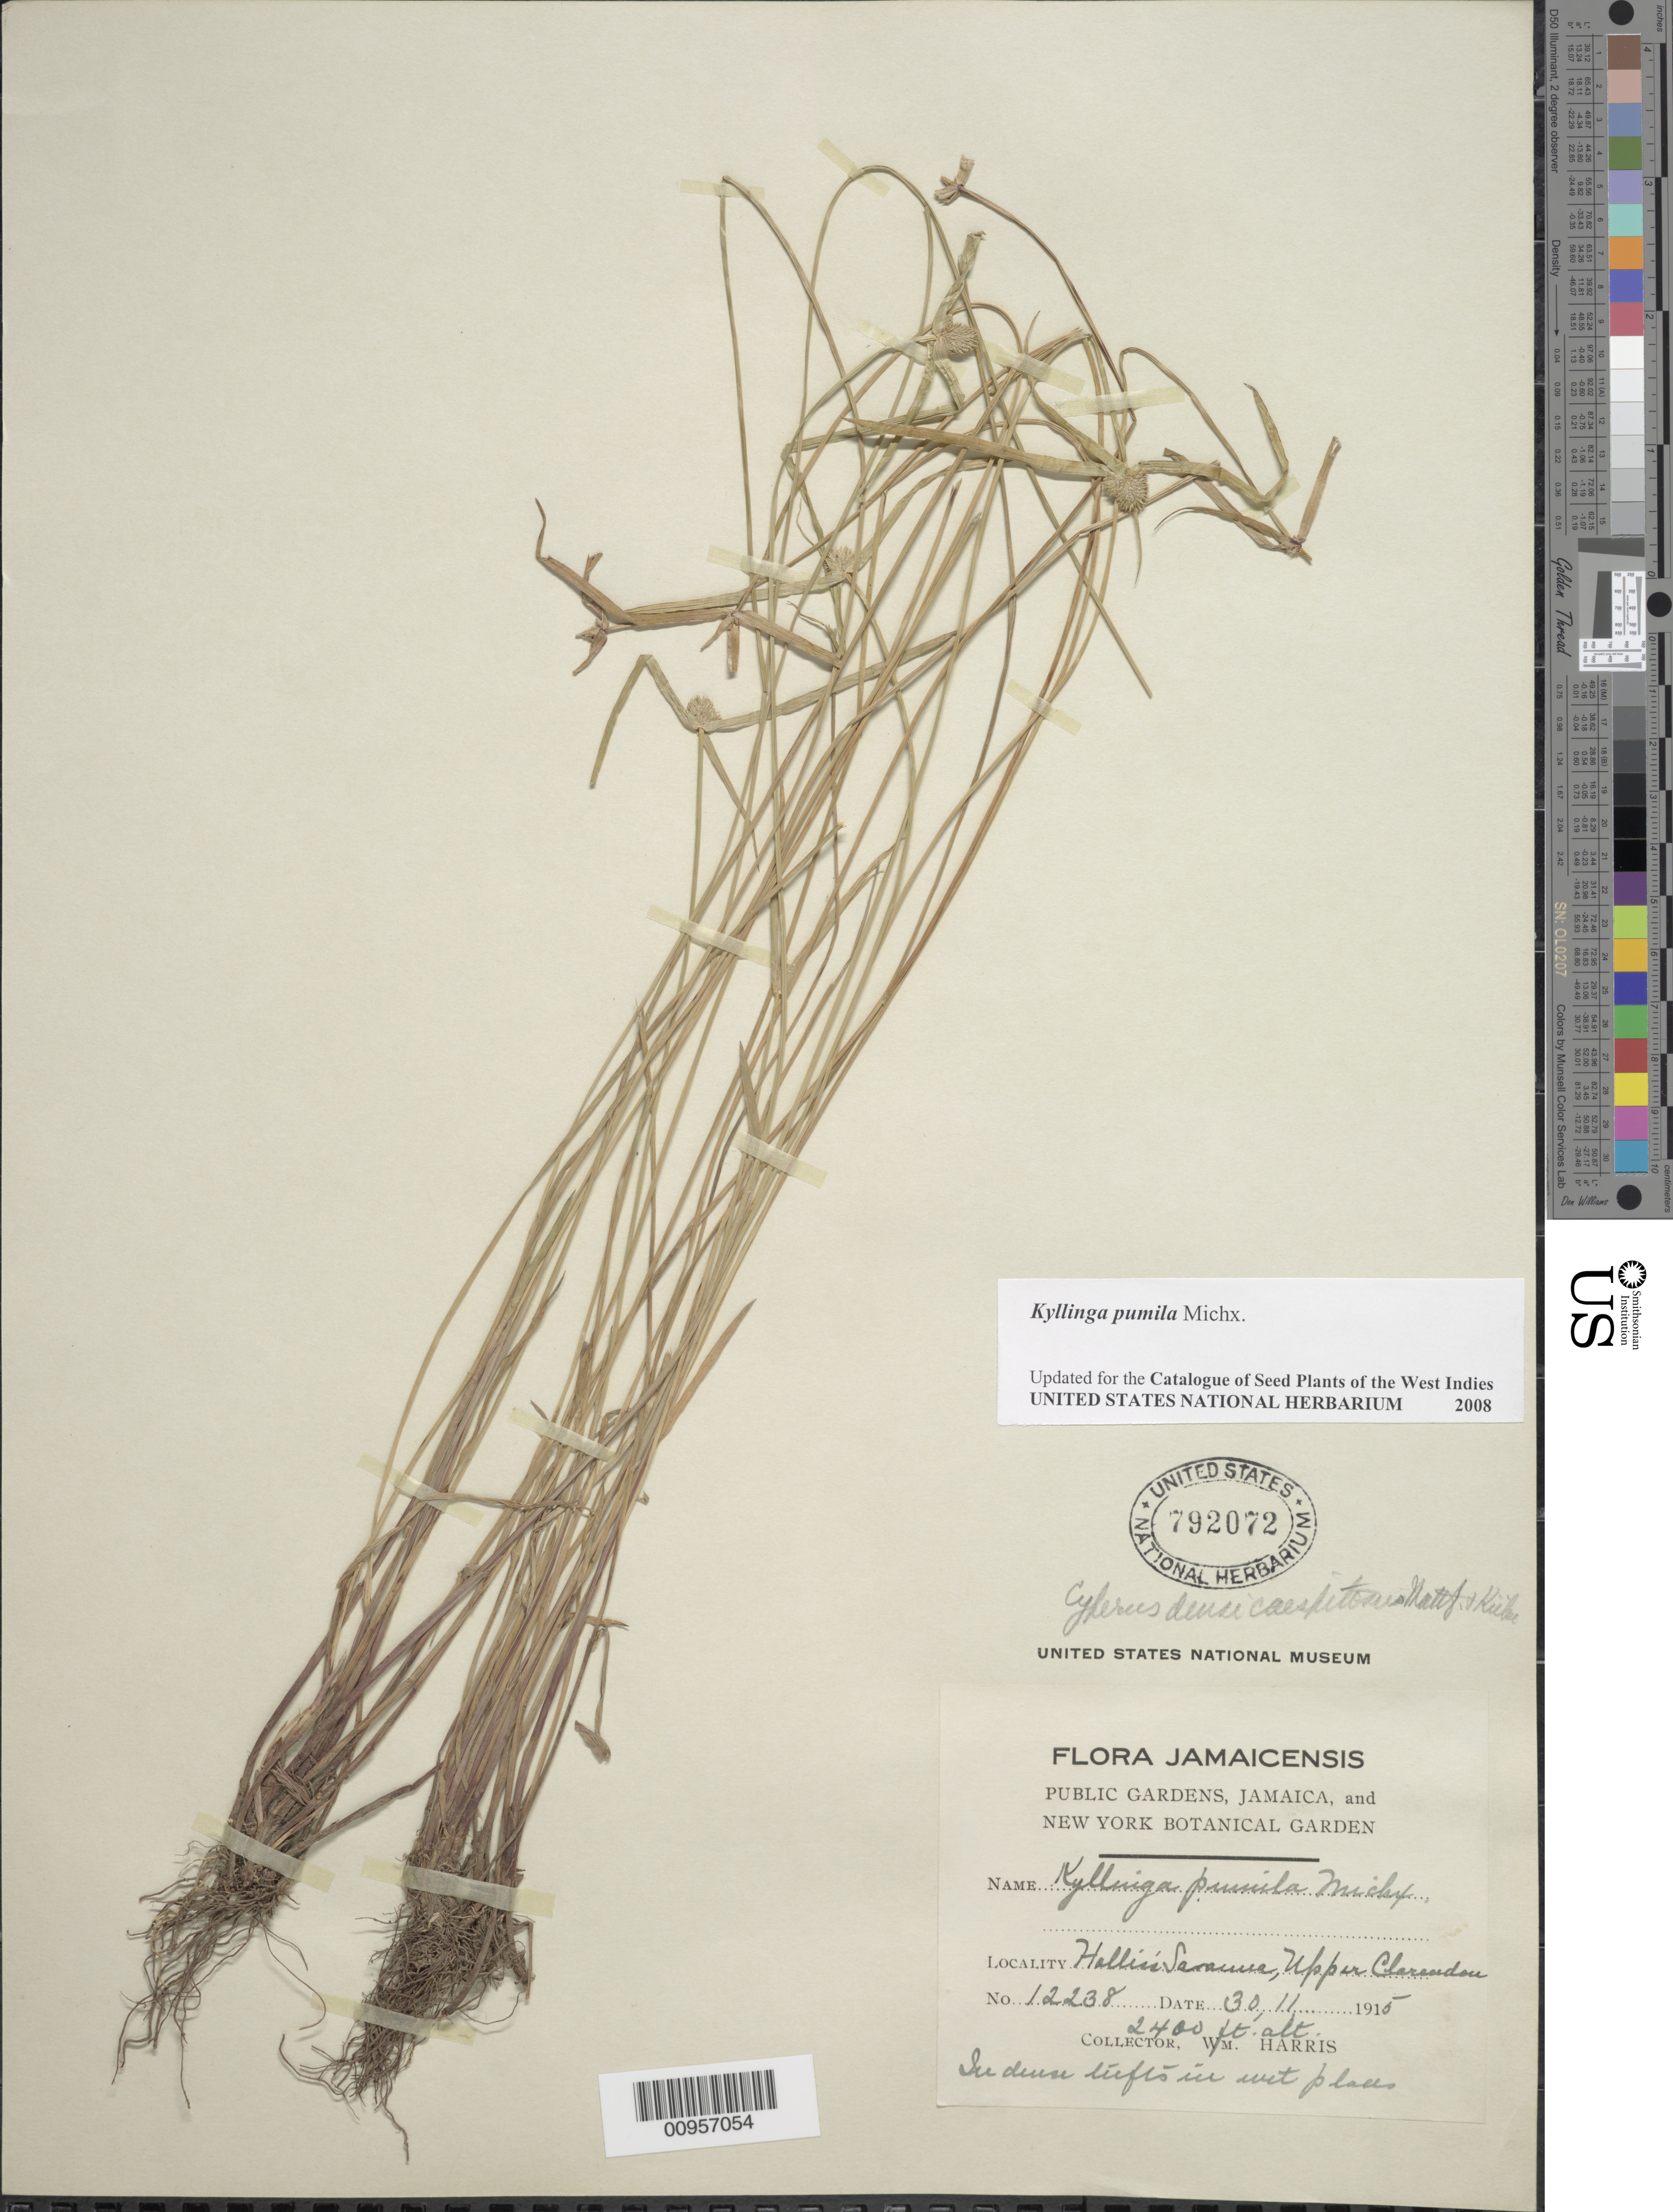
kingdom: Plantae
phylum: Tracheophyta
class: Liliopsida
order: Poales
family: Cyperaceae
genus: Cyperus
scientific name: Cyperus hortensis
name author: (Salzm. ex Steud.) Dorr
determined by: Strong, Mark T., (BOT), Smithsonian Institution - National Museum of Natural History (UNITED STATES)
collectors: W. H. Harris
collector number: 12238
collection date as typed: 30 Nov 1915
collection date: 1915-11-30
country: Jamaica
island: Jamaica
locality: Hallis's Savanna, Upper Clarendon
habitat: In wet places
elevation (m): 732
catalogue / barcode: US 792072